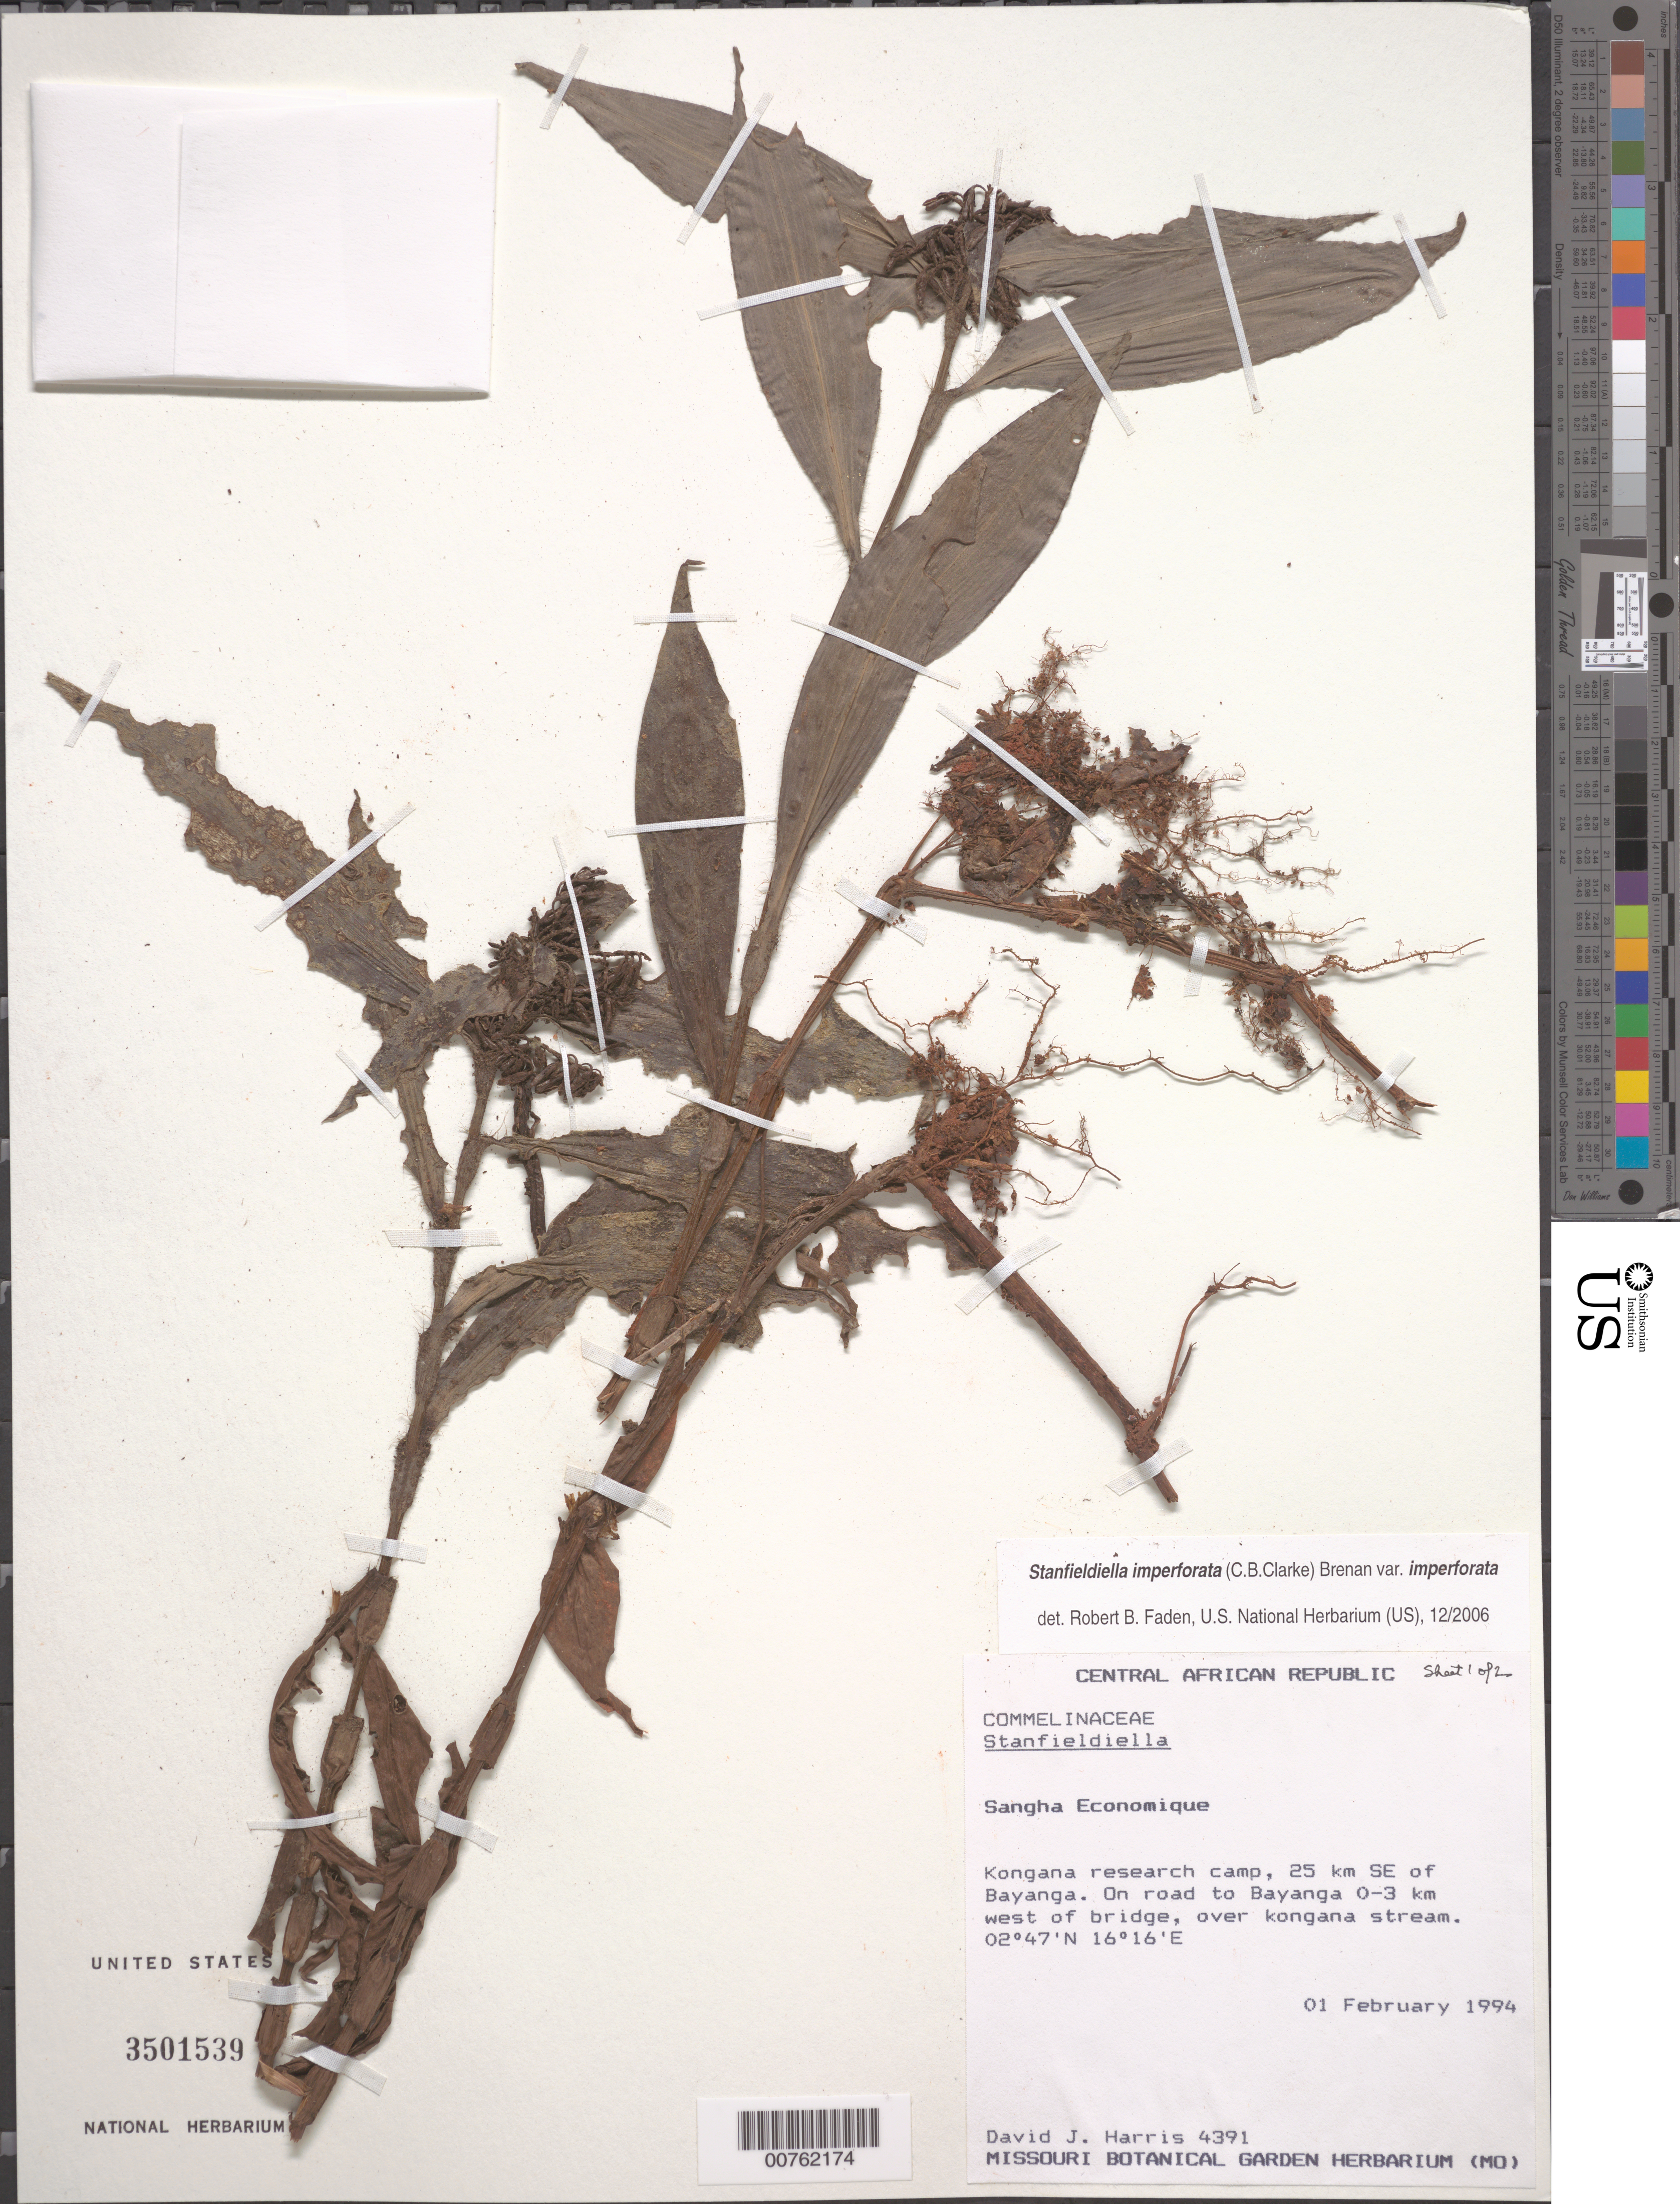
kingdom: Plantae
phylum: Tracheophyta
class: Liliopsida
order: Commelinales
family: Commelinaceae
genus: Stanfieldiella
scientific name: Stanfieldiella imperforata var. imperforata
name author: (C.B. Clarke) Brenan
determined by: Faden, Robert B., (US), Smithsonian Institution - National Museum of Natural History (UNITED STATES)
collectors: D. J. Harris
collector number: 4391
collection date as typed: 01 Feb 1994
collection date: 1994-02-01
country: Central African Republic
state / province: Sangha-Mbaere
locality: Kongana research camp, 25 km SE of Bayanga. On road to Bayanga 0-3 km west of bridge, over Kongana stream.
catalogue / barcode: US 3501539